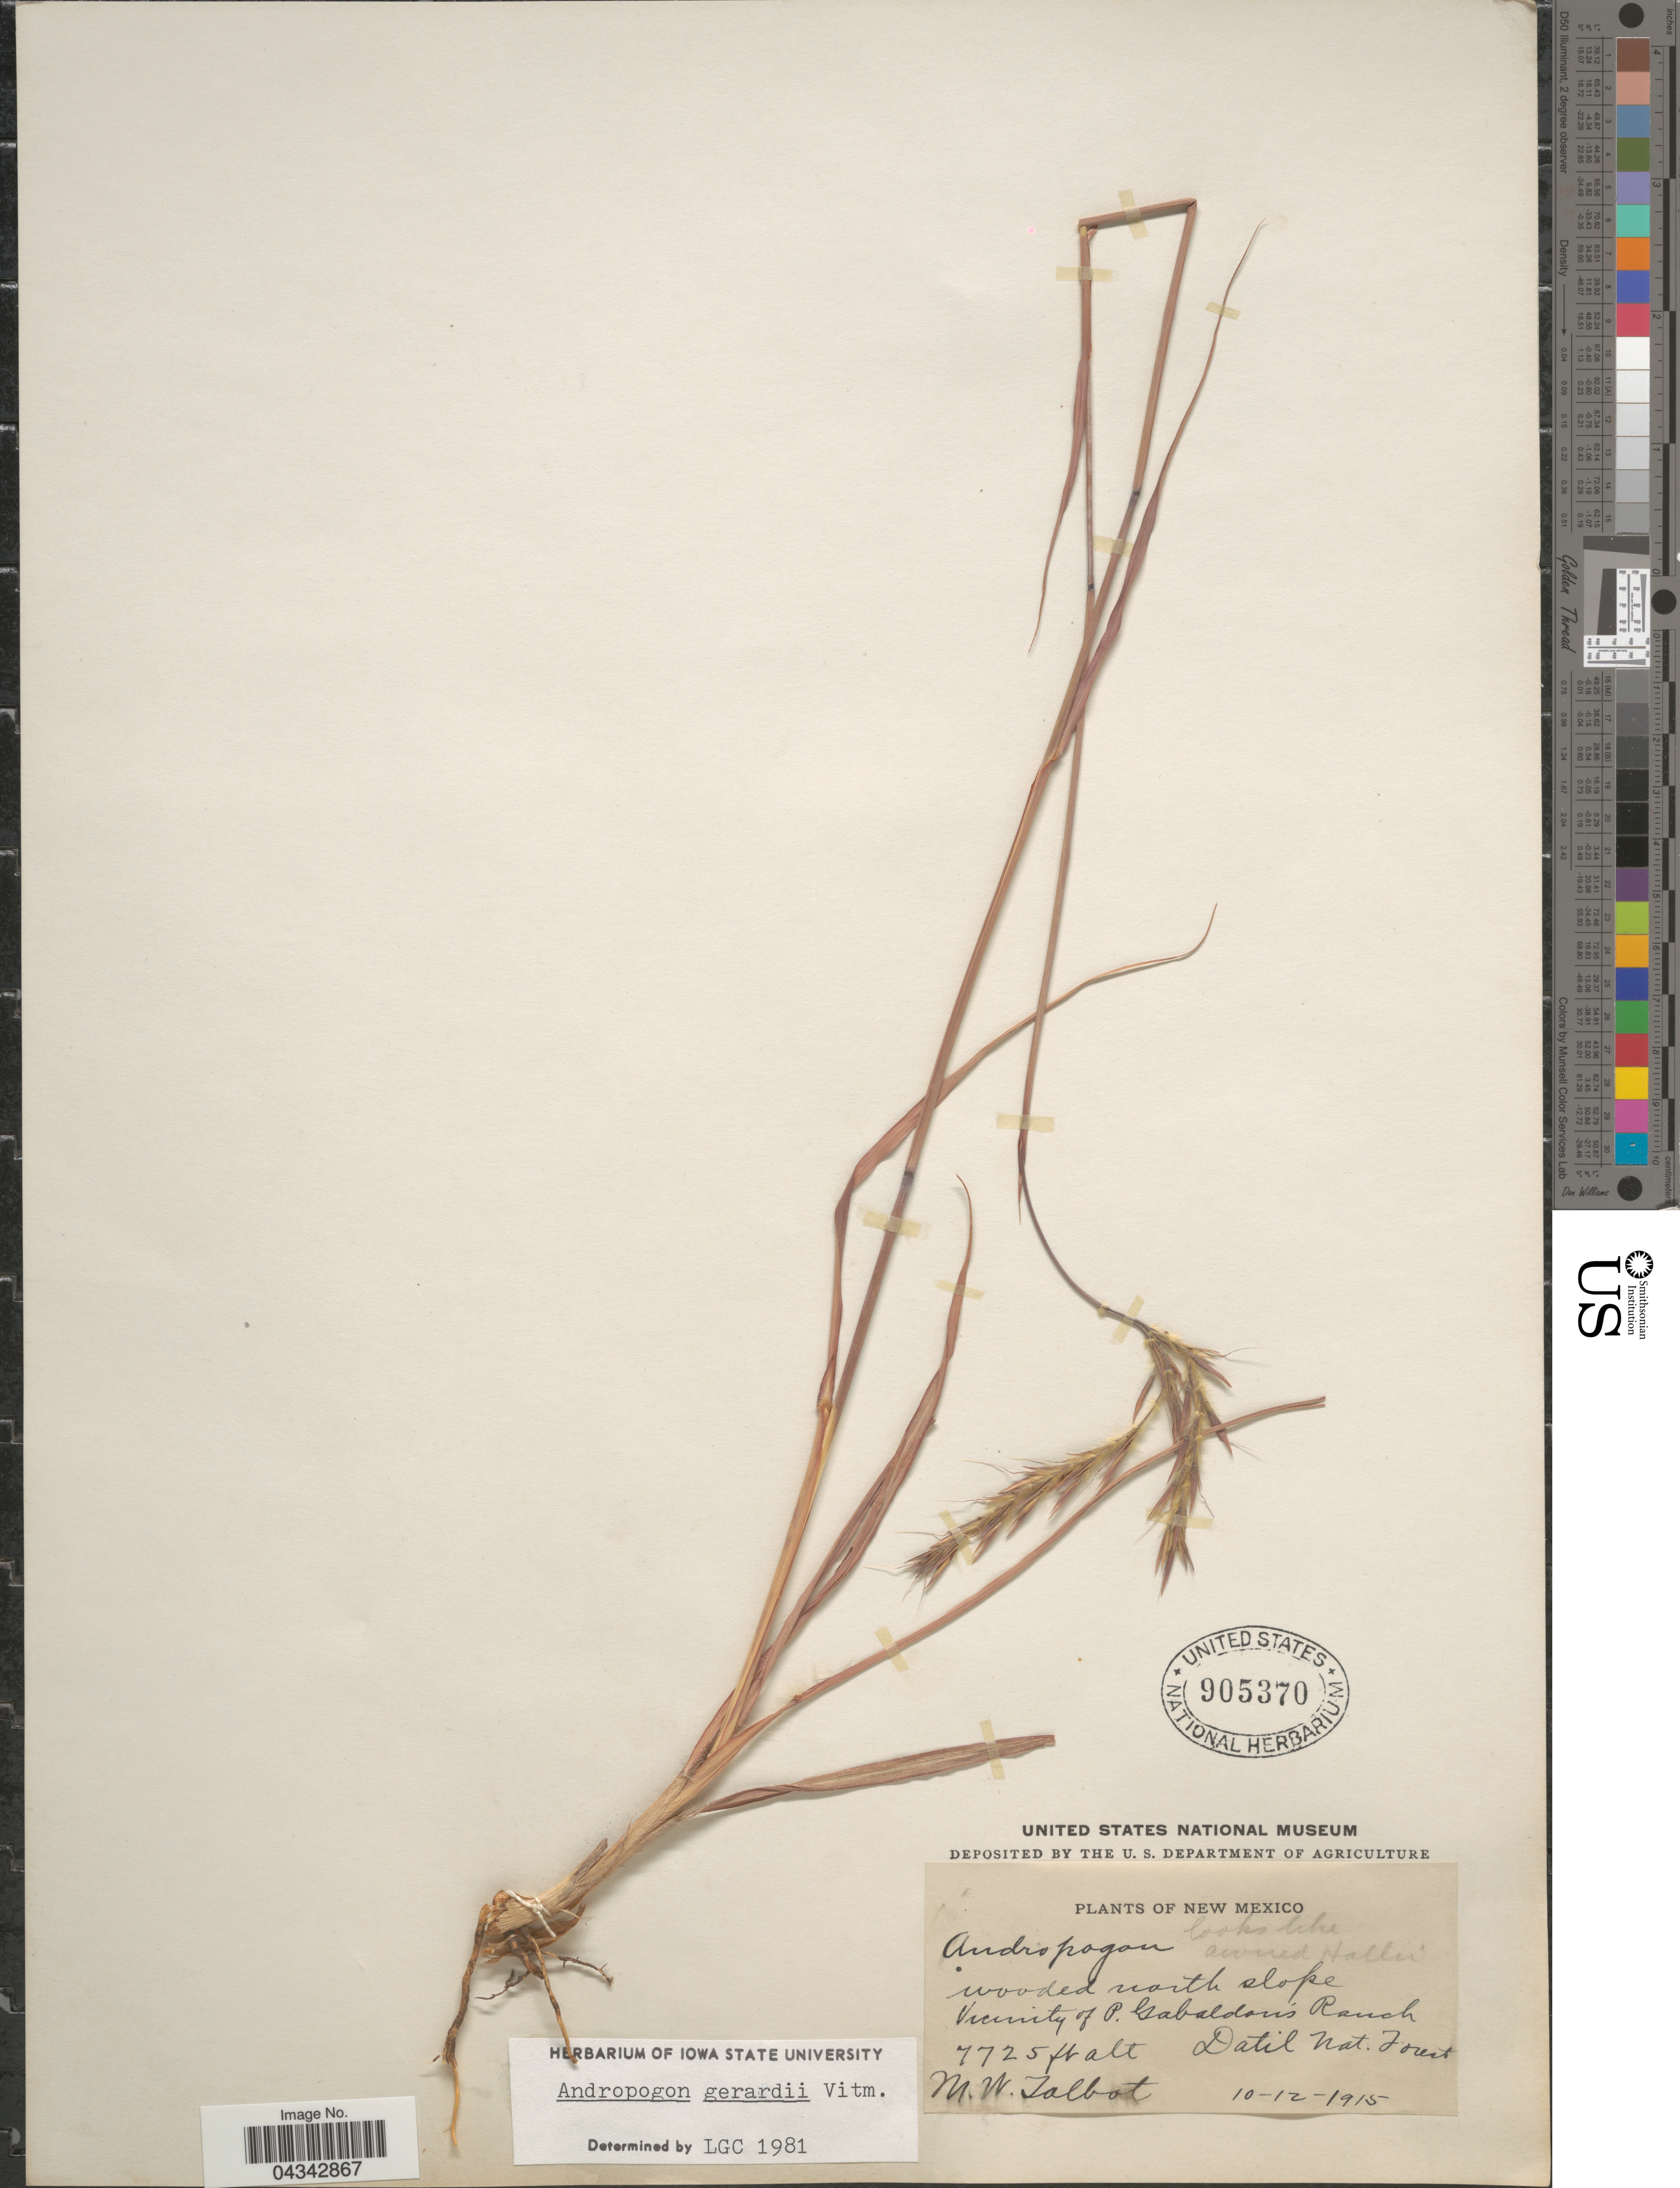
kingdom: Plantae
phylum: Tracheophyta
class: Liliopsida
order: Poales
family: Poaceae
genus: Andropogon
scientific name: Andropogon gerardii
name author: Vitman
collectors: M. Talbot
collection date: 1915-10-12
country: United States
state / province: New Mexico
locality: Wooded north slope Vicinity of P. Gabaldon's Ranch. Datil Nat. Forest.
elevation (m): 2355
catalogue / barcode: US 905370